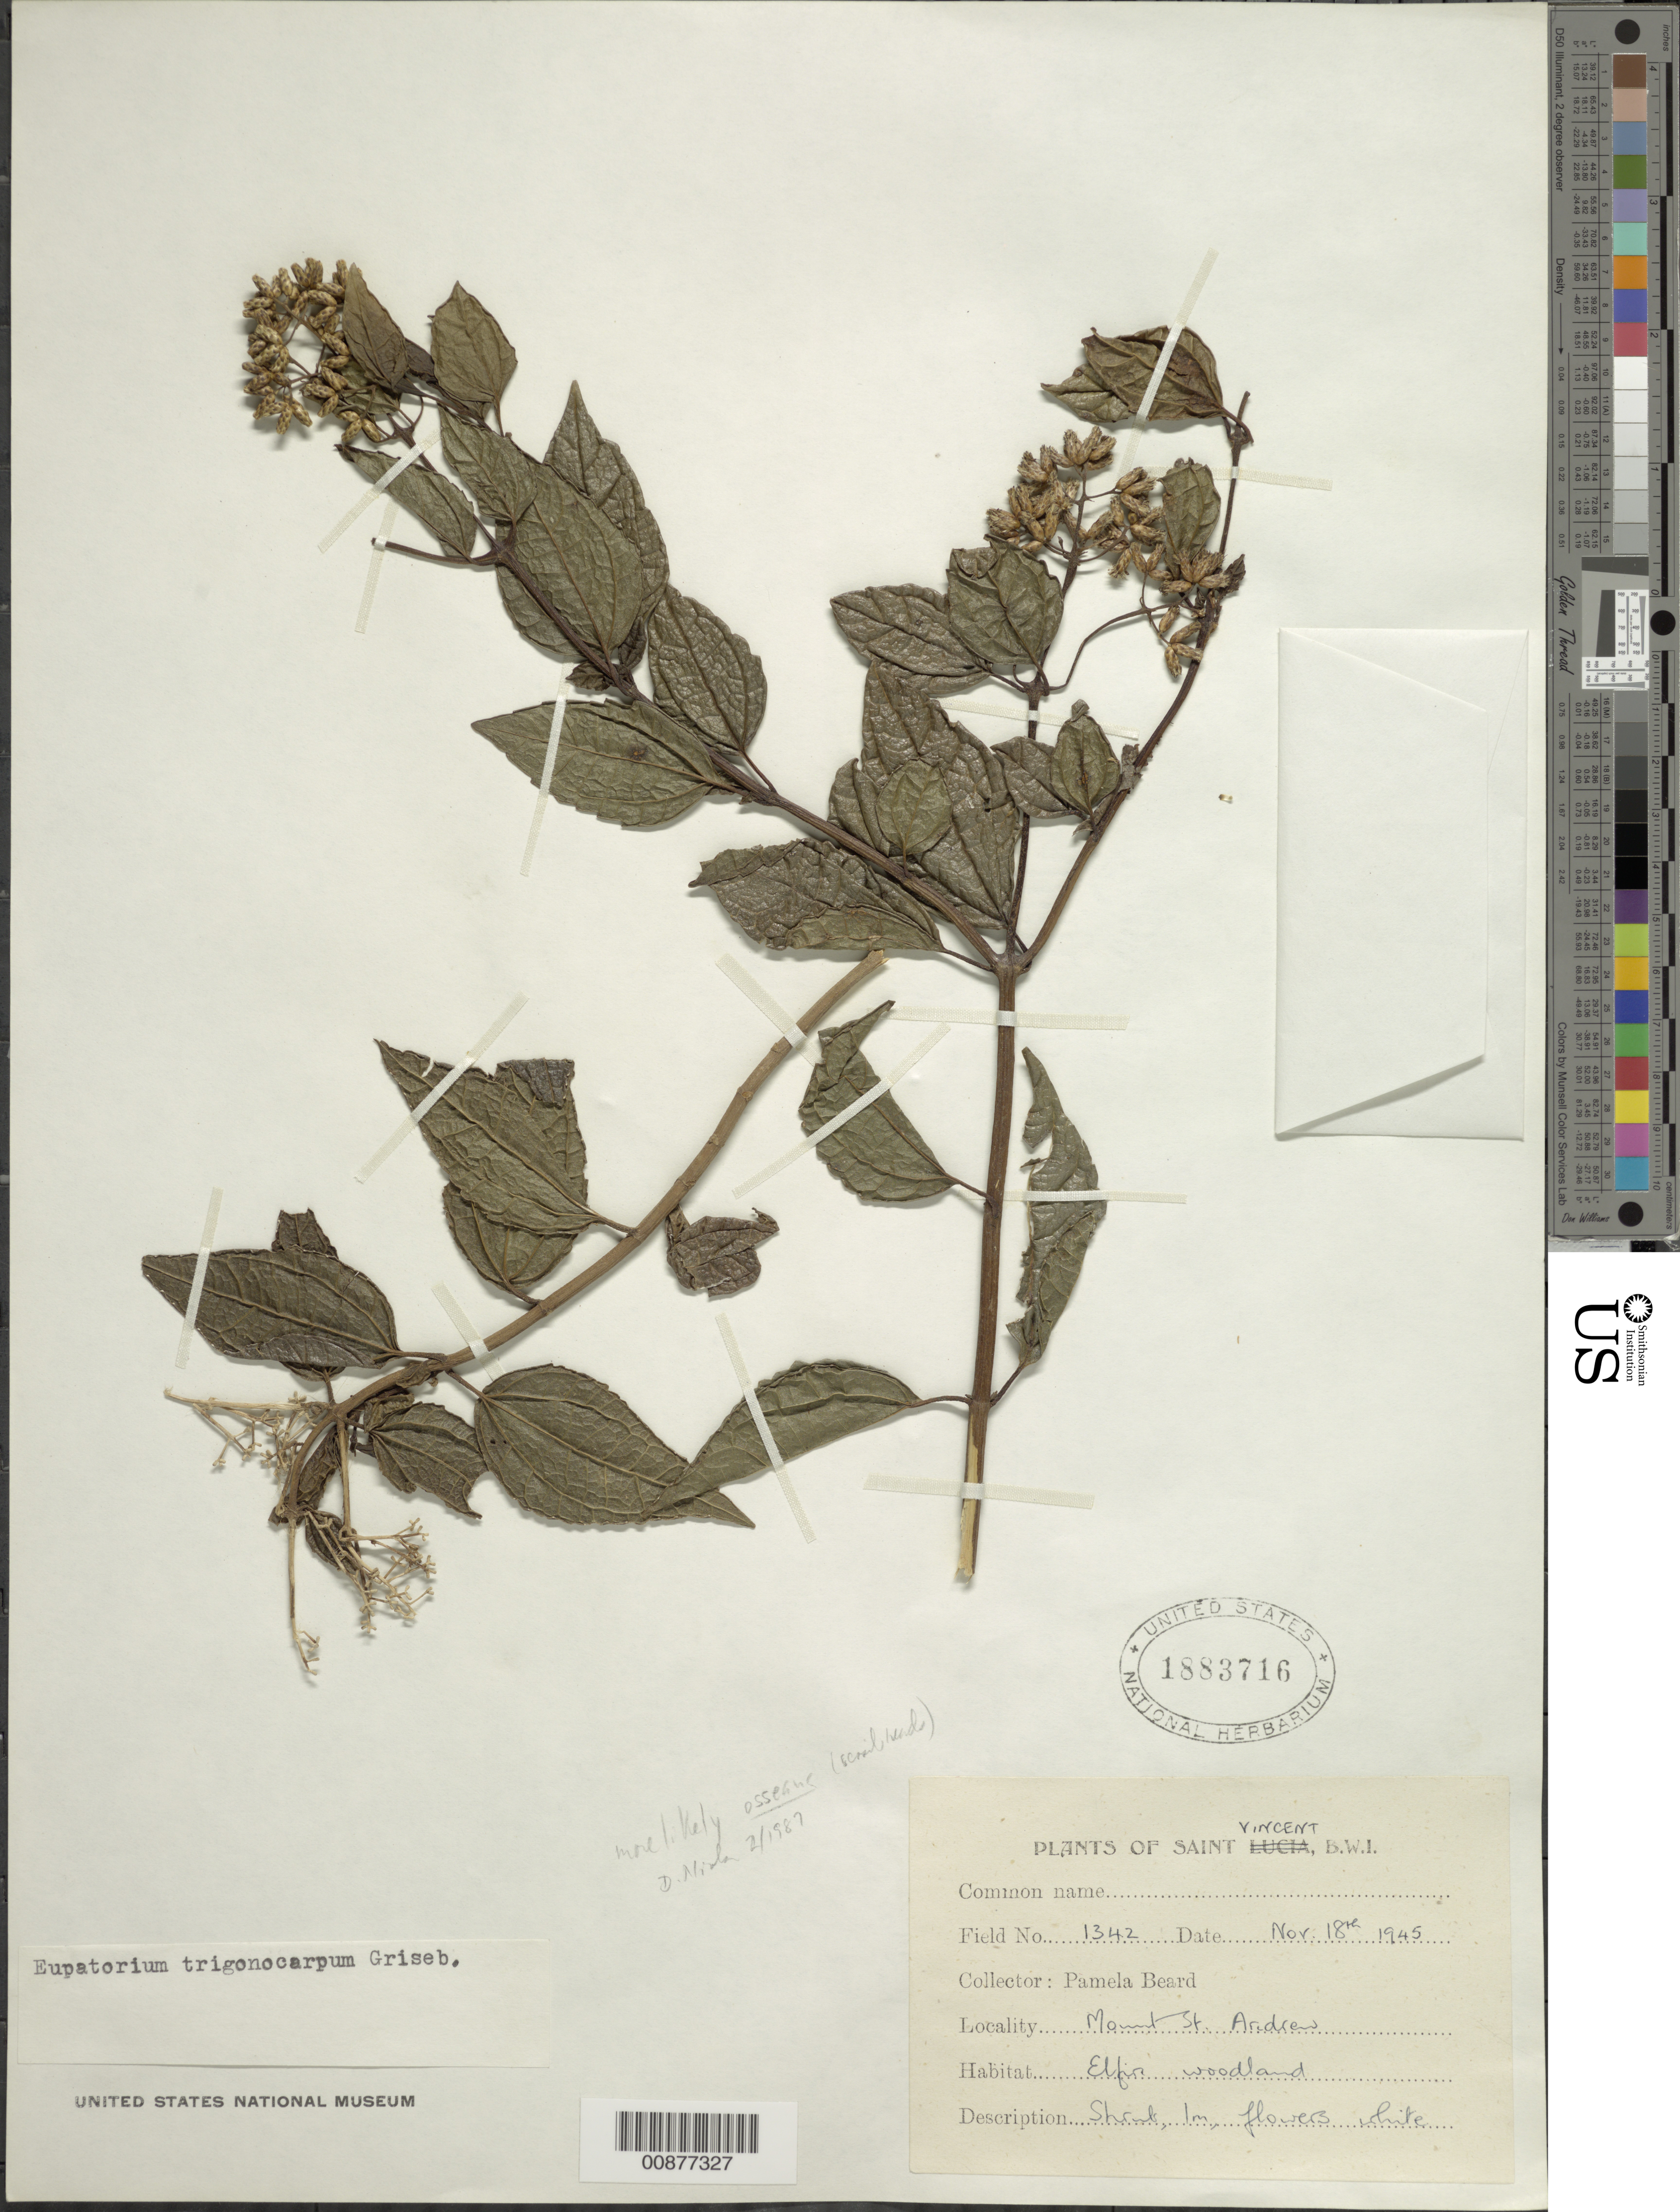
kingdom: Plantae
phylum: Tracheophyta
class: Magnoliopsida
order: Asterales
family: Asteraceae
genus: Chromolaena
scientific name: Chromolaena ossaeana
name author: (DC.) R.M. King & H. Rob.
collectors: P. Beard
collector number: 1342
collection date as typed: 18 Nov 1945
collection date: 1945-11-18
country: St. Vincent - Grenadines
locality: Mount St. Andrew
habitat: Elfin woodland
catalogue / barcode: US 1883716